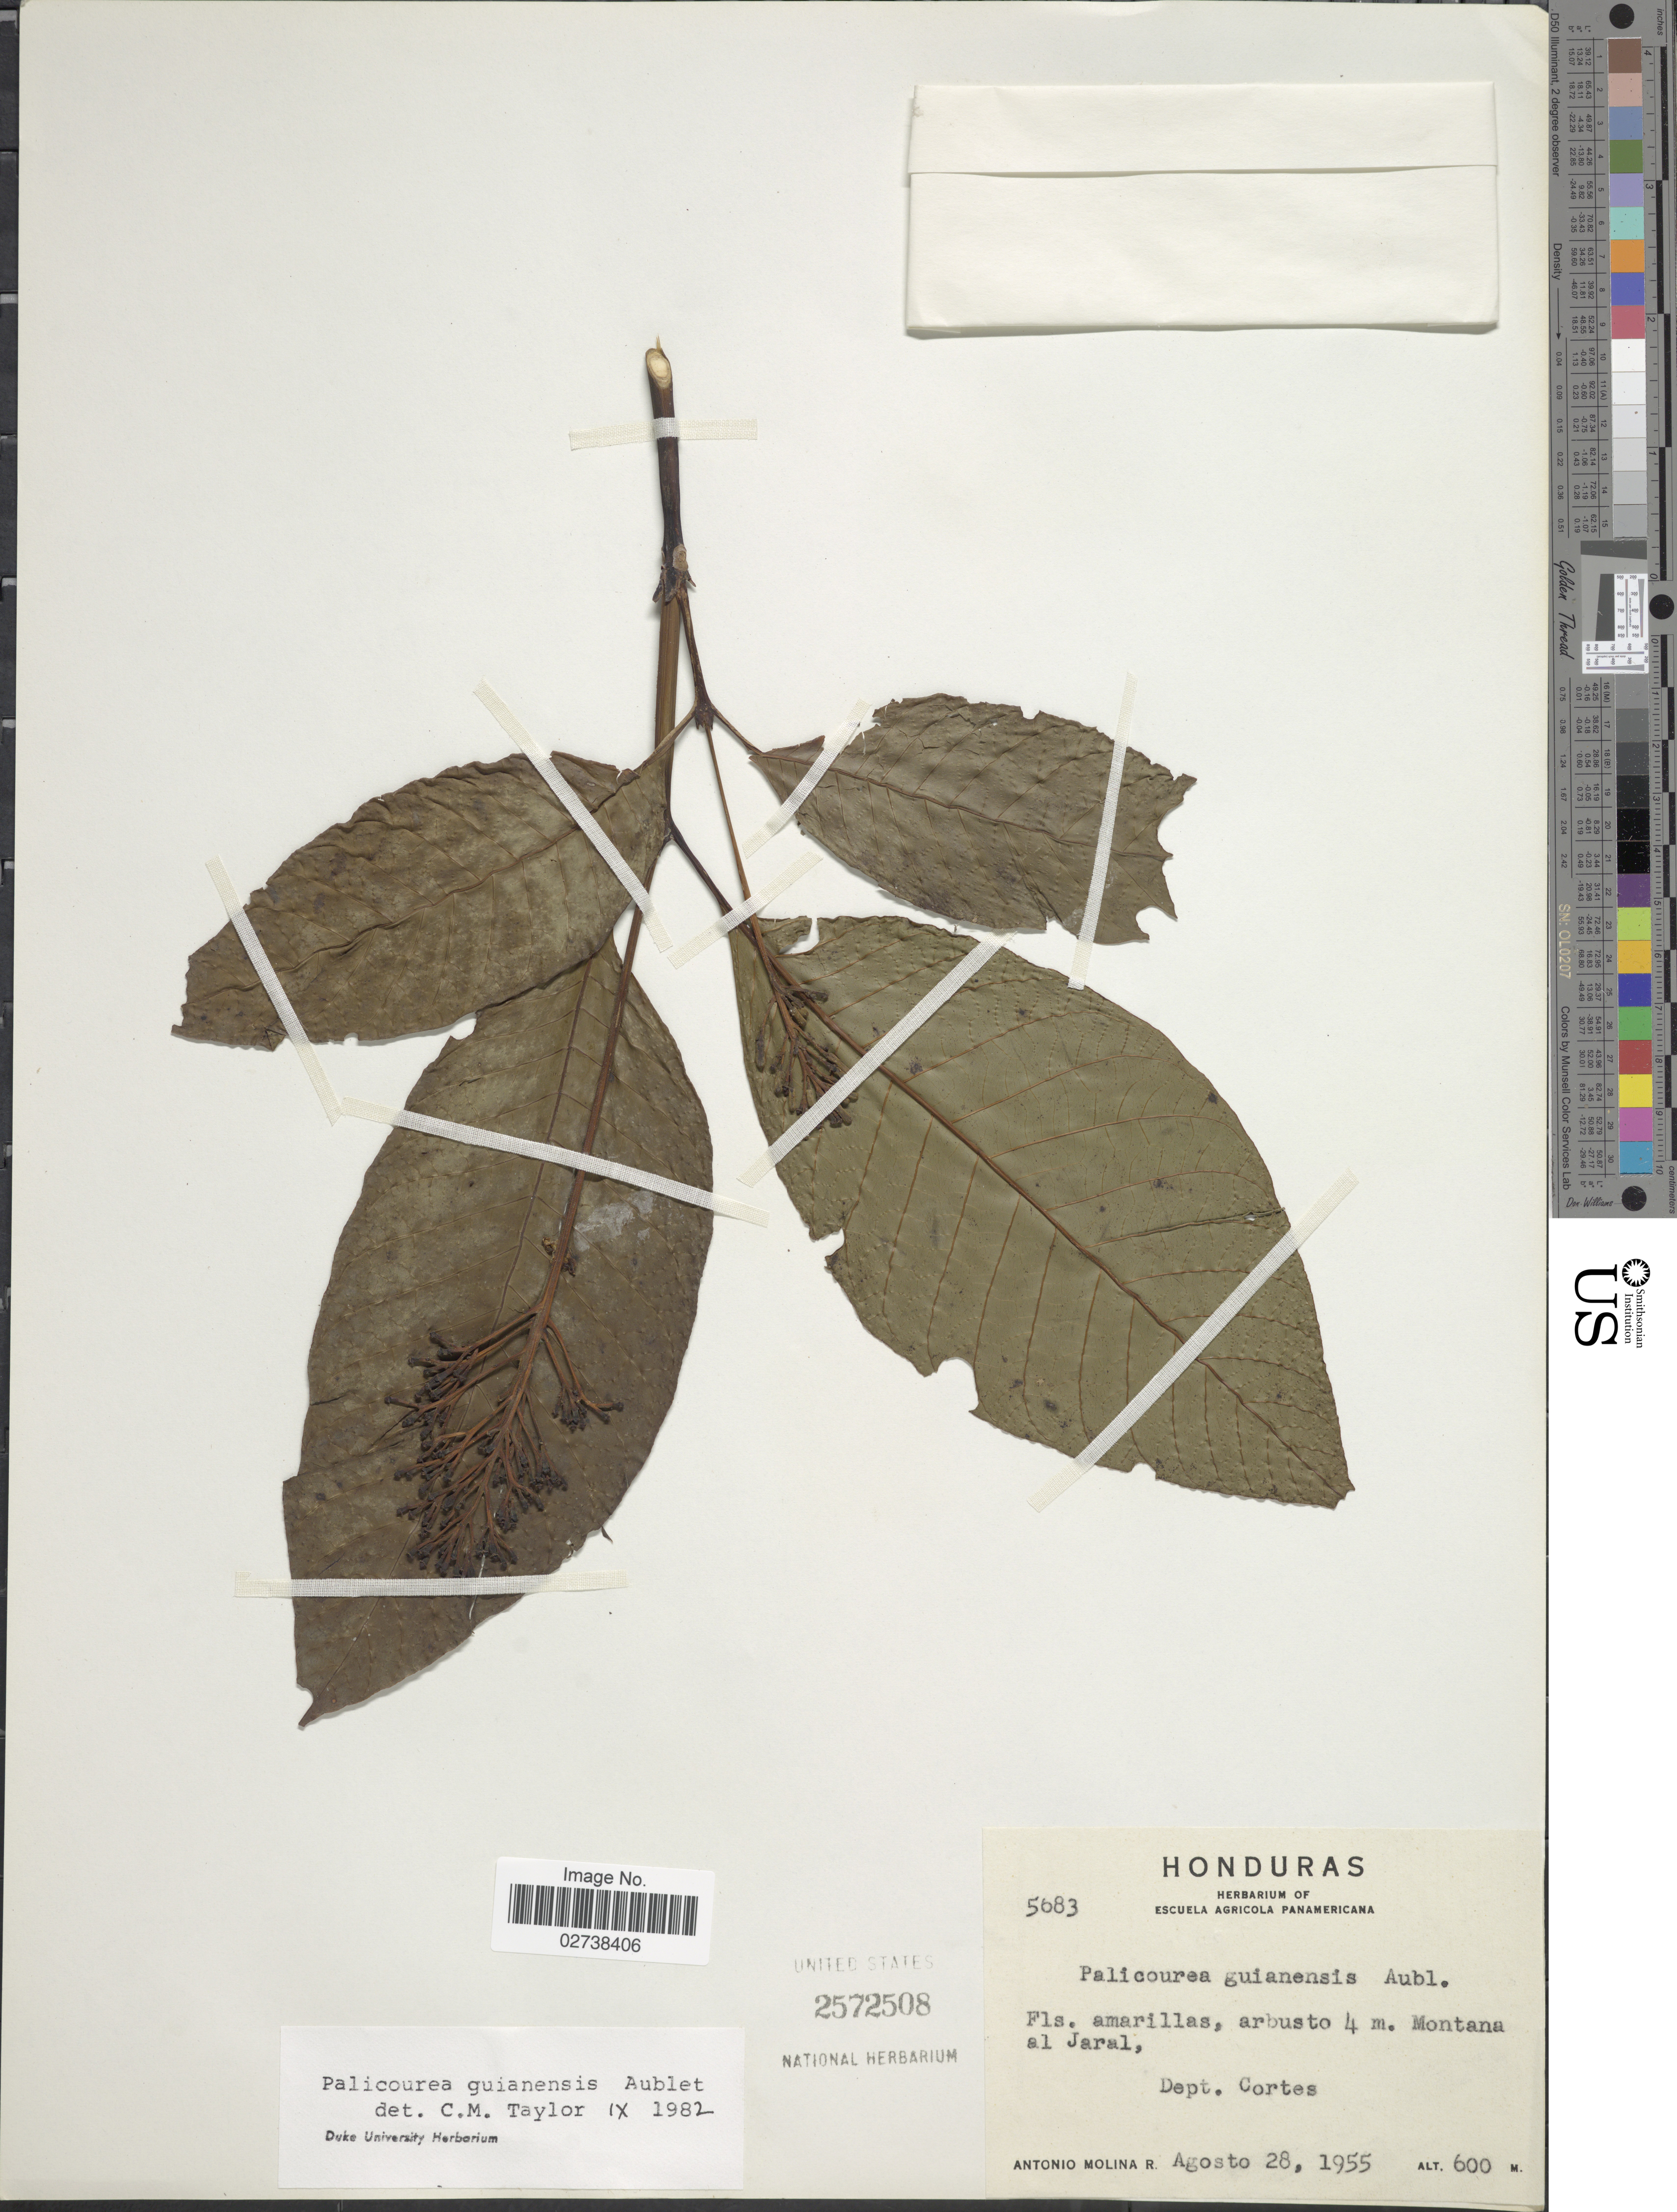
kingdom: Plantae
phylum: Tracheophyta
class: Magnoliopsida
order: Gentianales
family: Rubiaceae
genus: Palicourea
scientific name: Palicourea guianensis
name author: Aubl.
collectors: A. Molina R.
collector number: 5683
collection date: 1955-08-28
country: Honduras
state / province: Cortés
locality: Montana al Jaral, Dept. Cortes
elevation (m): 600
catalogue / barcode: US 2572508